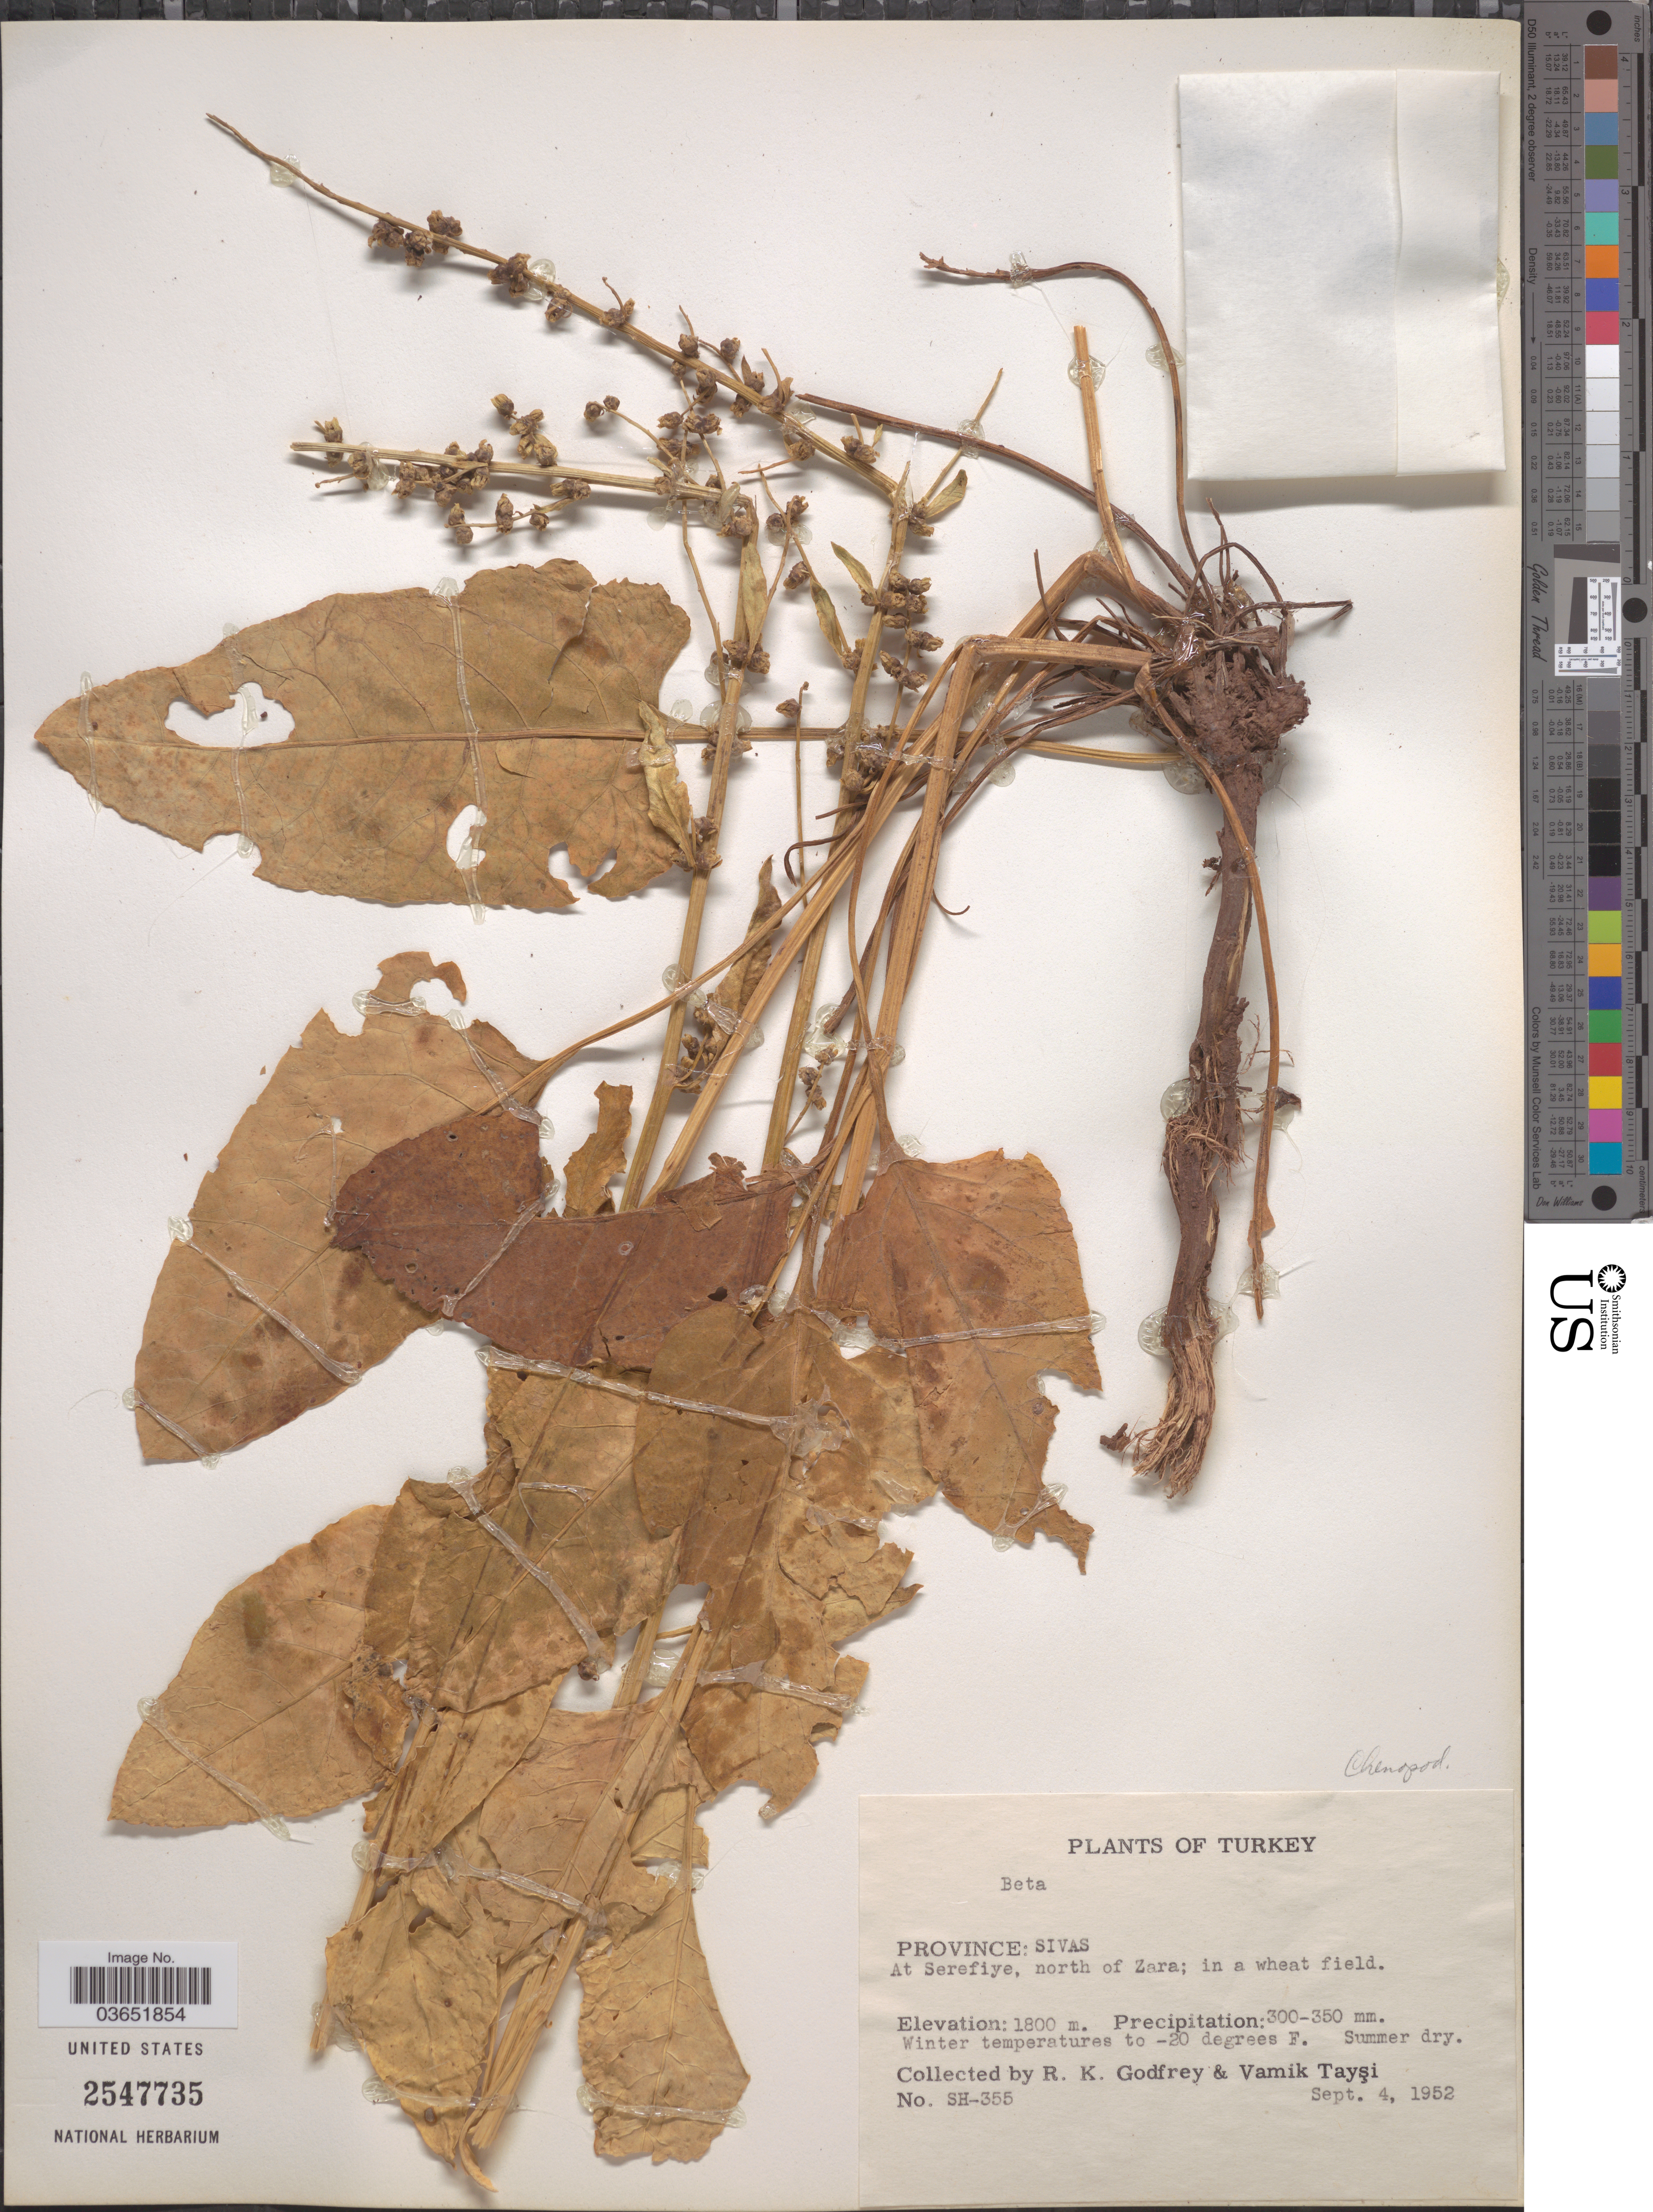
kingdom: Plantae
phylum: Tracheophyta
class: Magnoliopsida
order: Caryophyllales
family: Amaranthaceae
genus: Beta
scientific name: Beta sp.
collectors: R. K. Godfrey & V. Taysi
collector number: SH-355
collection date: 1952-09-04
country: Turkey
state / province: Sivas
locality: At Serefiye, north of Zara.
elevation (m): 1800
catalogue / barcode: US 2547735